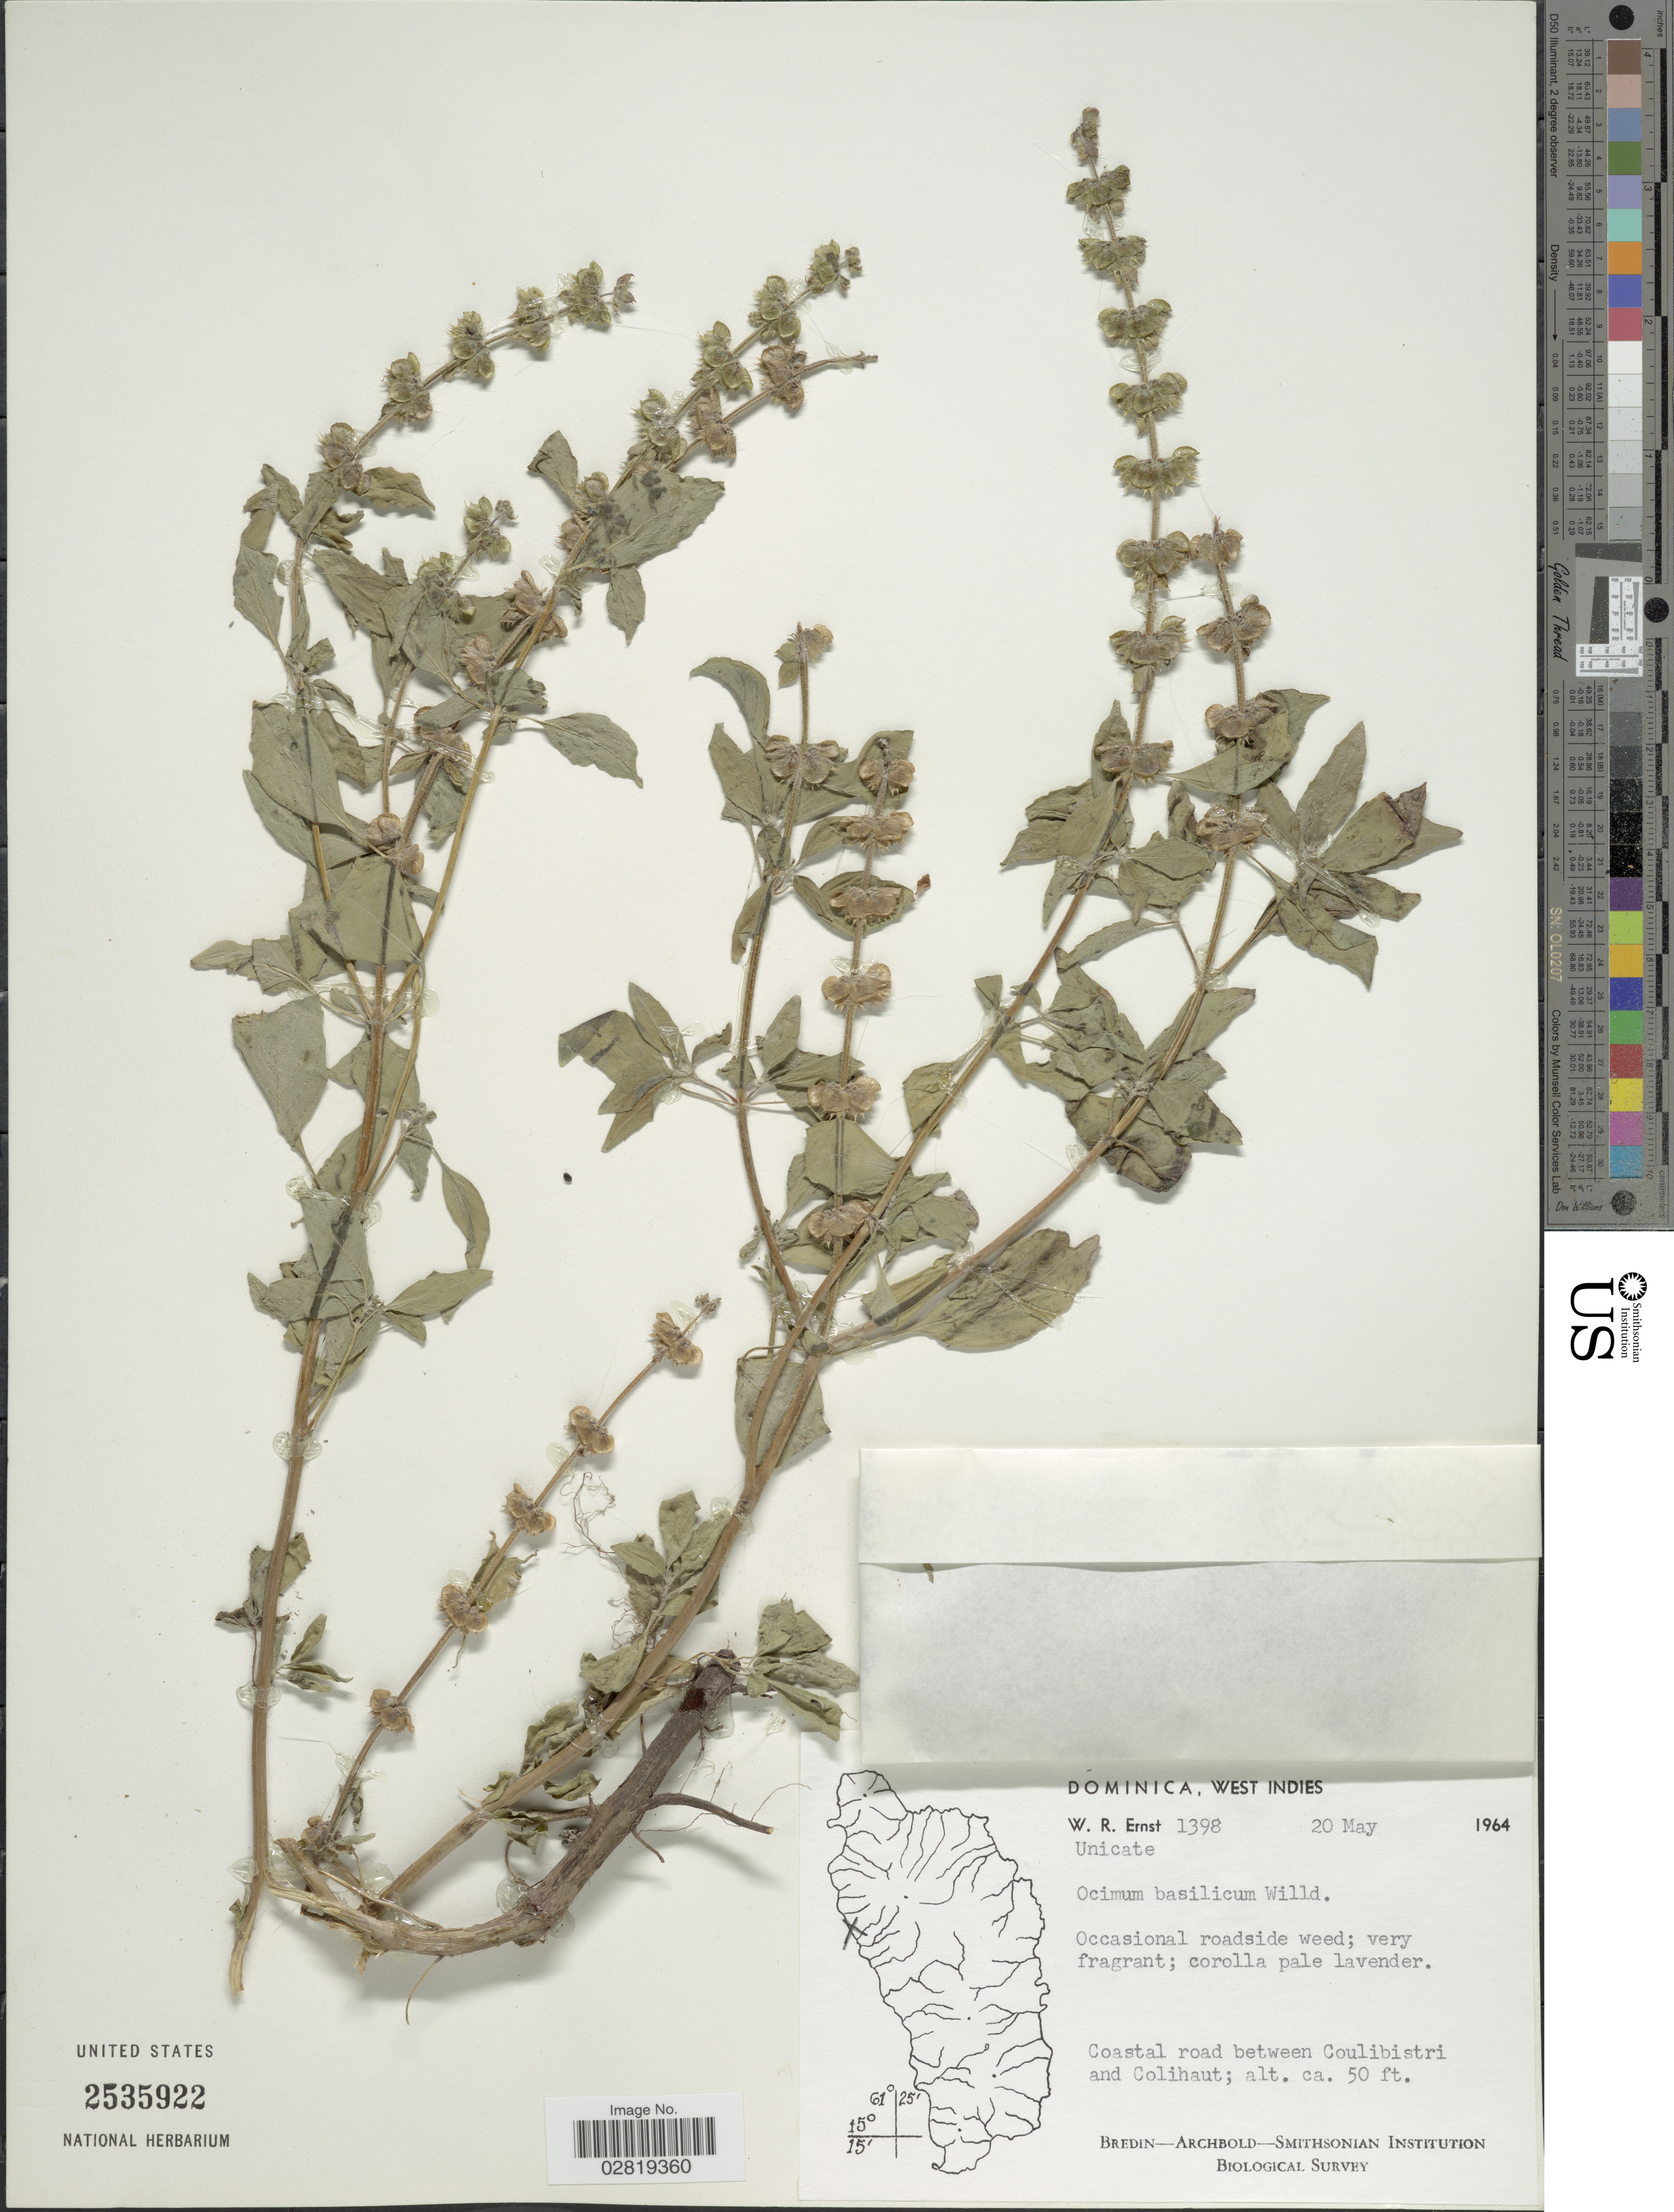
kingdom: Plantae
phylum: Tracheophyta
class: Magnoliopsida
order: Lamiales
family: Lamiaceae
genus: Ocimum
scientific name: Ocimum basilicum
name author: L.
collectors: W. R. Ernst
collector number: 1398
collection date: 1964-05-20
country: Dominica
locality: Coastal road between Coulibistri and Colihaut.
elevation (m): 15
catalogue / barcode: US 2535922